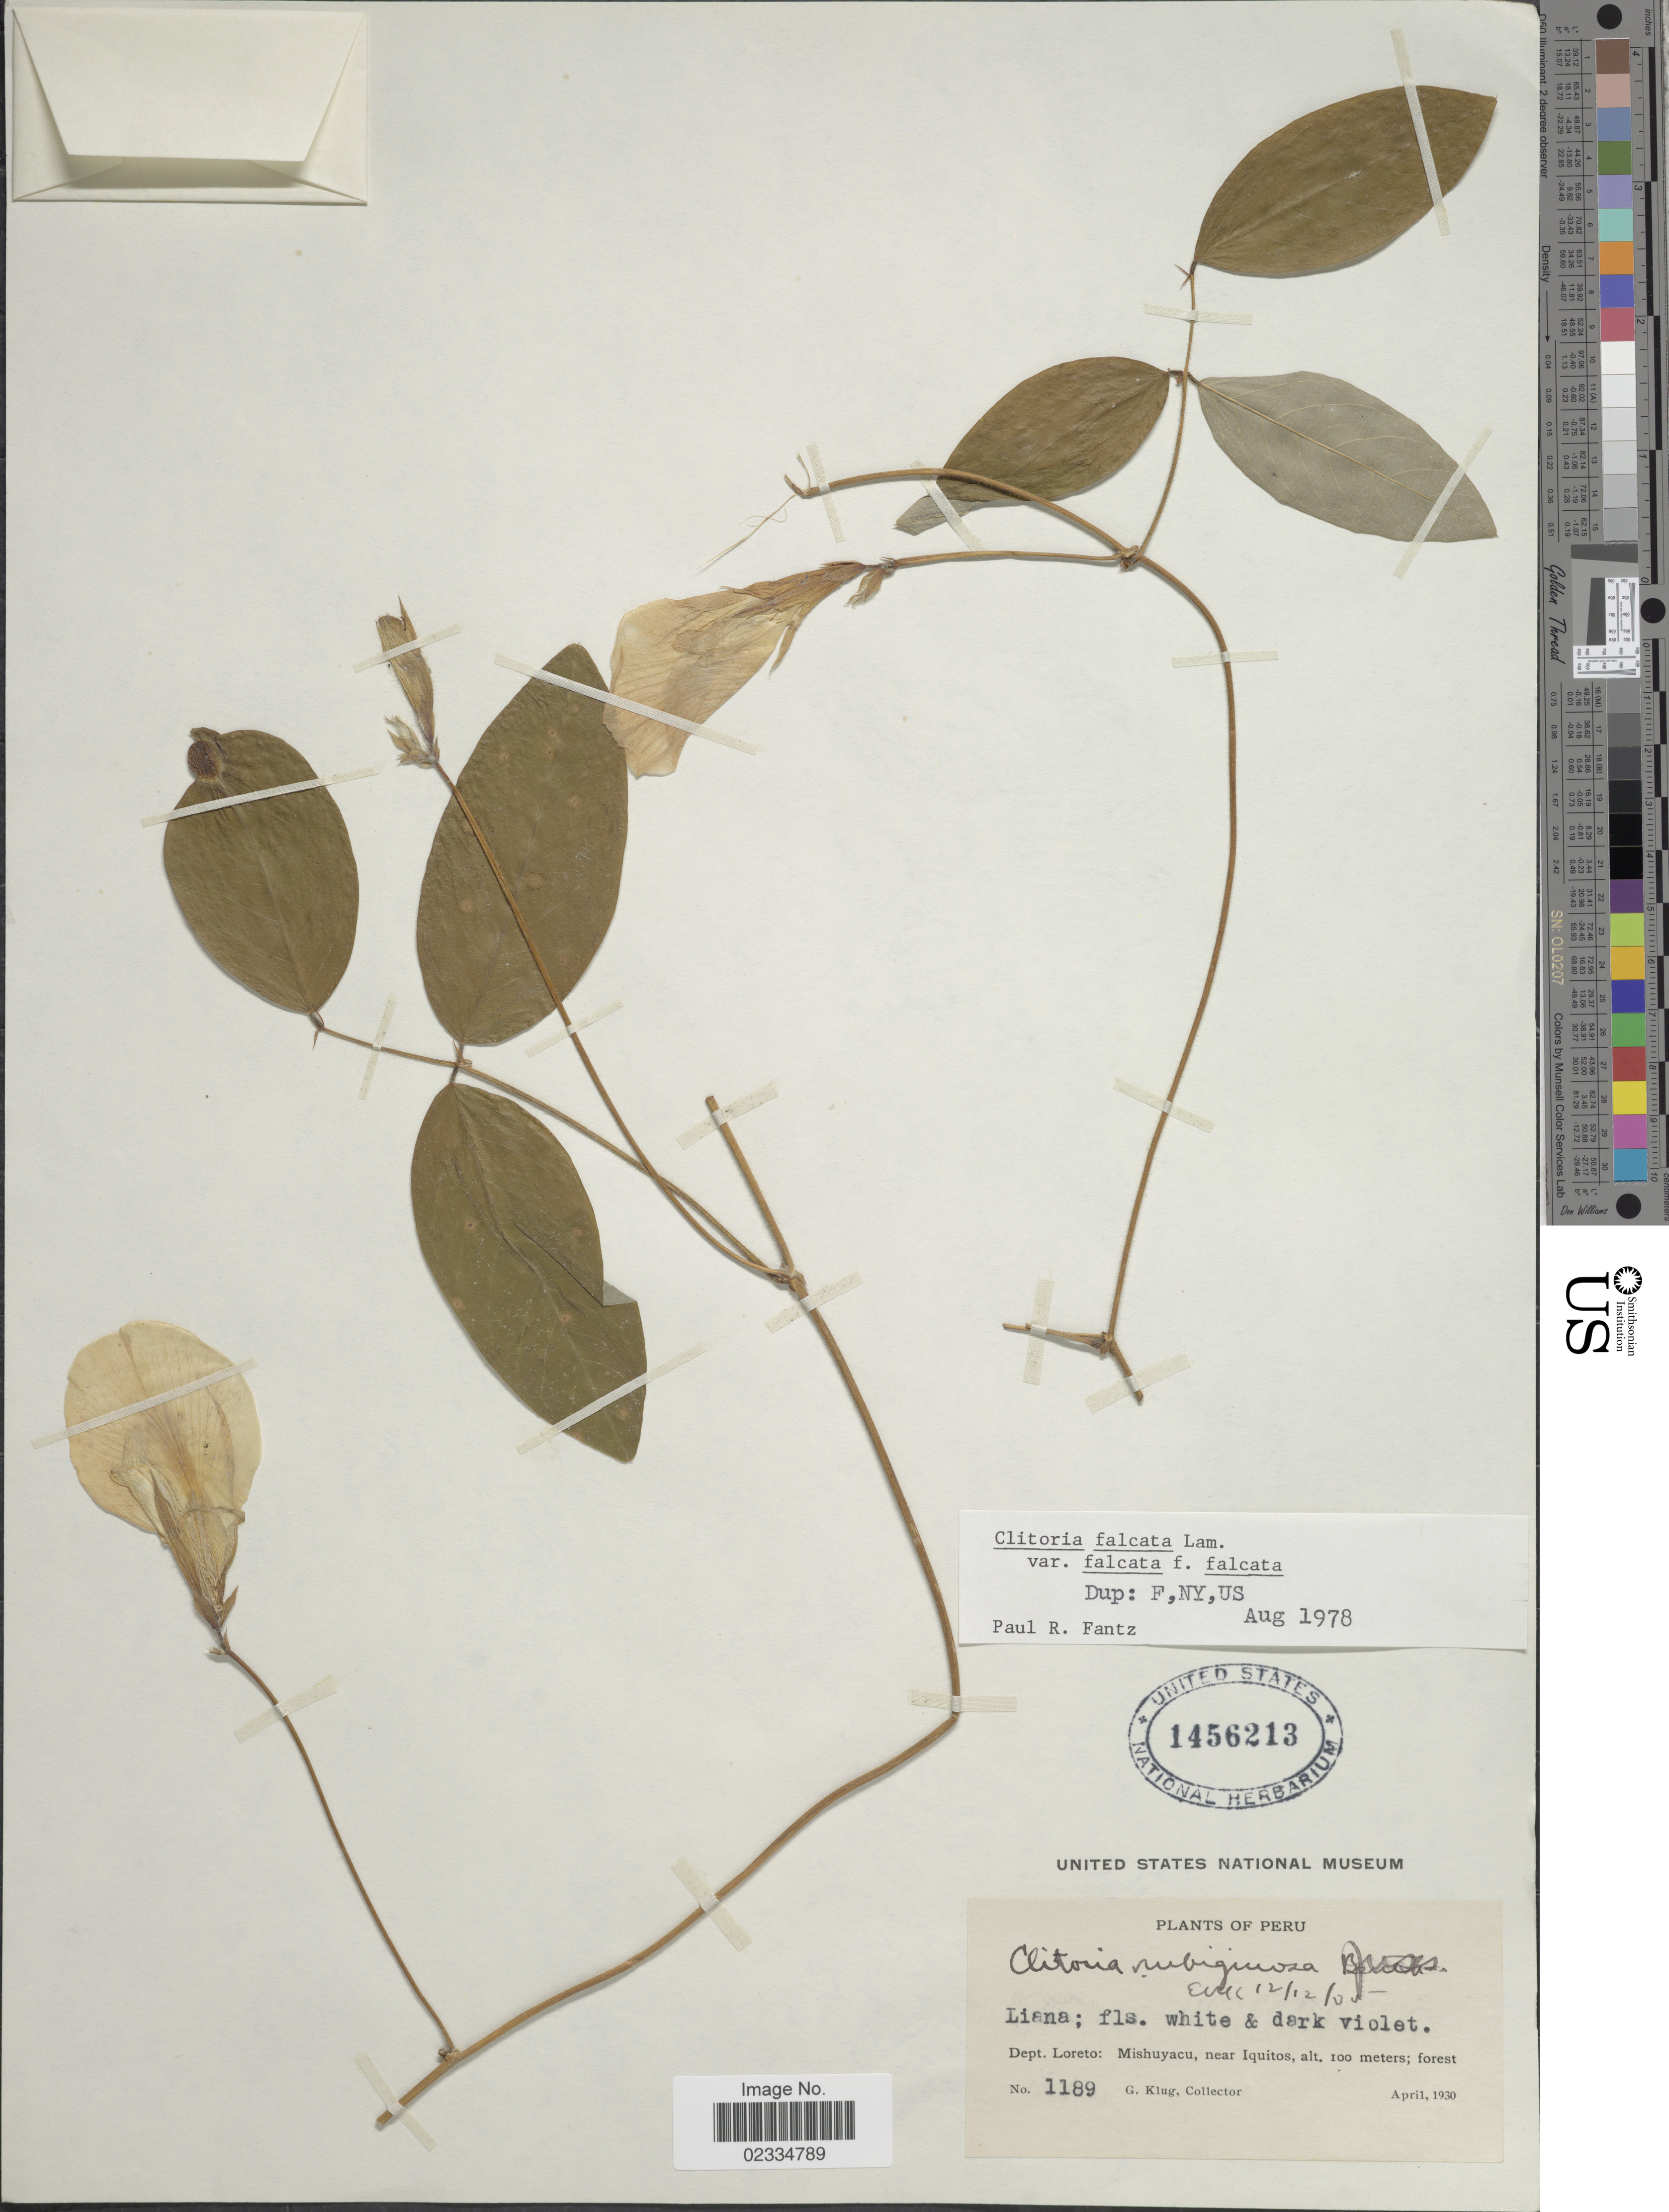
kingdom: Plantae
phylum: Tracheophyta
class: Magnoliopsida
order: Fabales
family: Fabaceae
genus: Clitoria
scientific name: Clitoria falcata var. falcata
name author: Lam.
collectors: G. Klug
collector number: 1189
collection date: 1930-04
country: Peru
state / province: Loreto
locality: Mishuyacu, near Iquitos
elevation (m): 100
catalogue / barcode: US 1456213